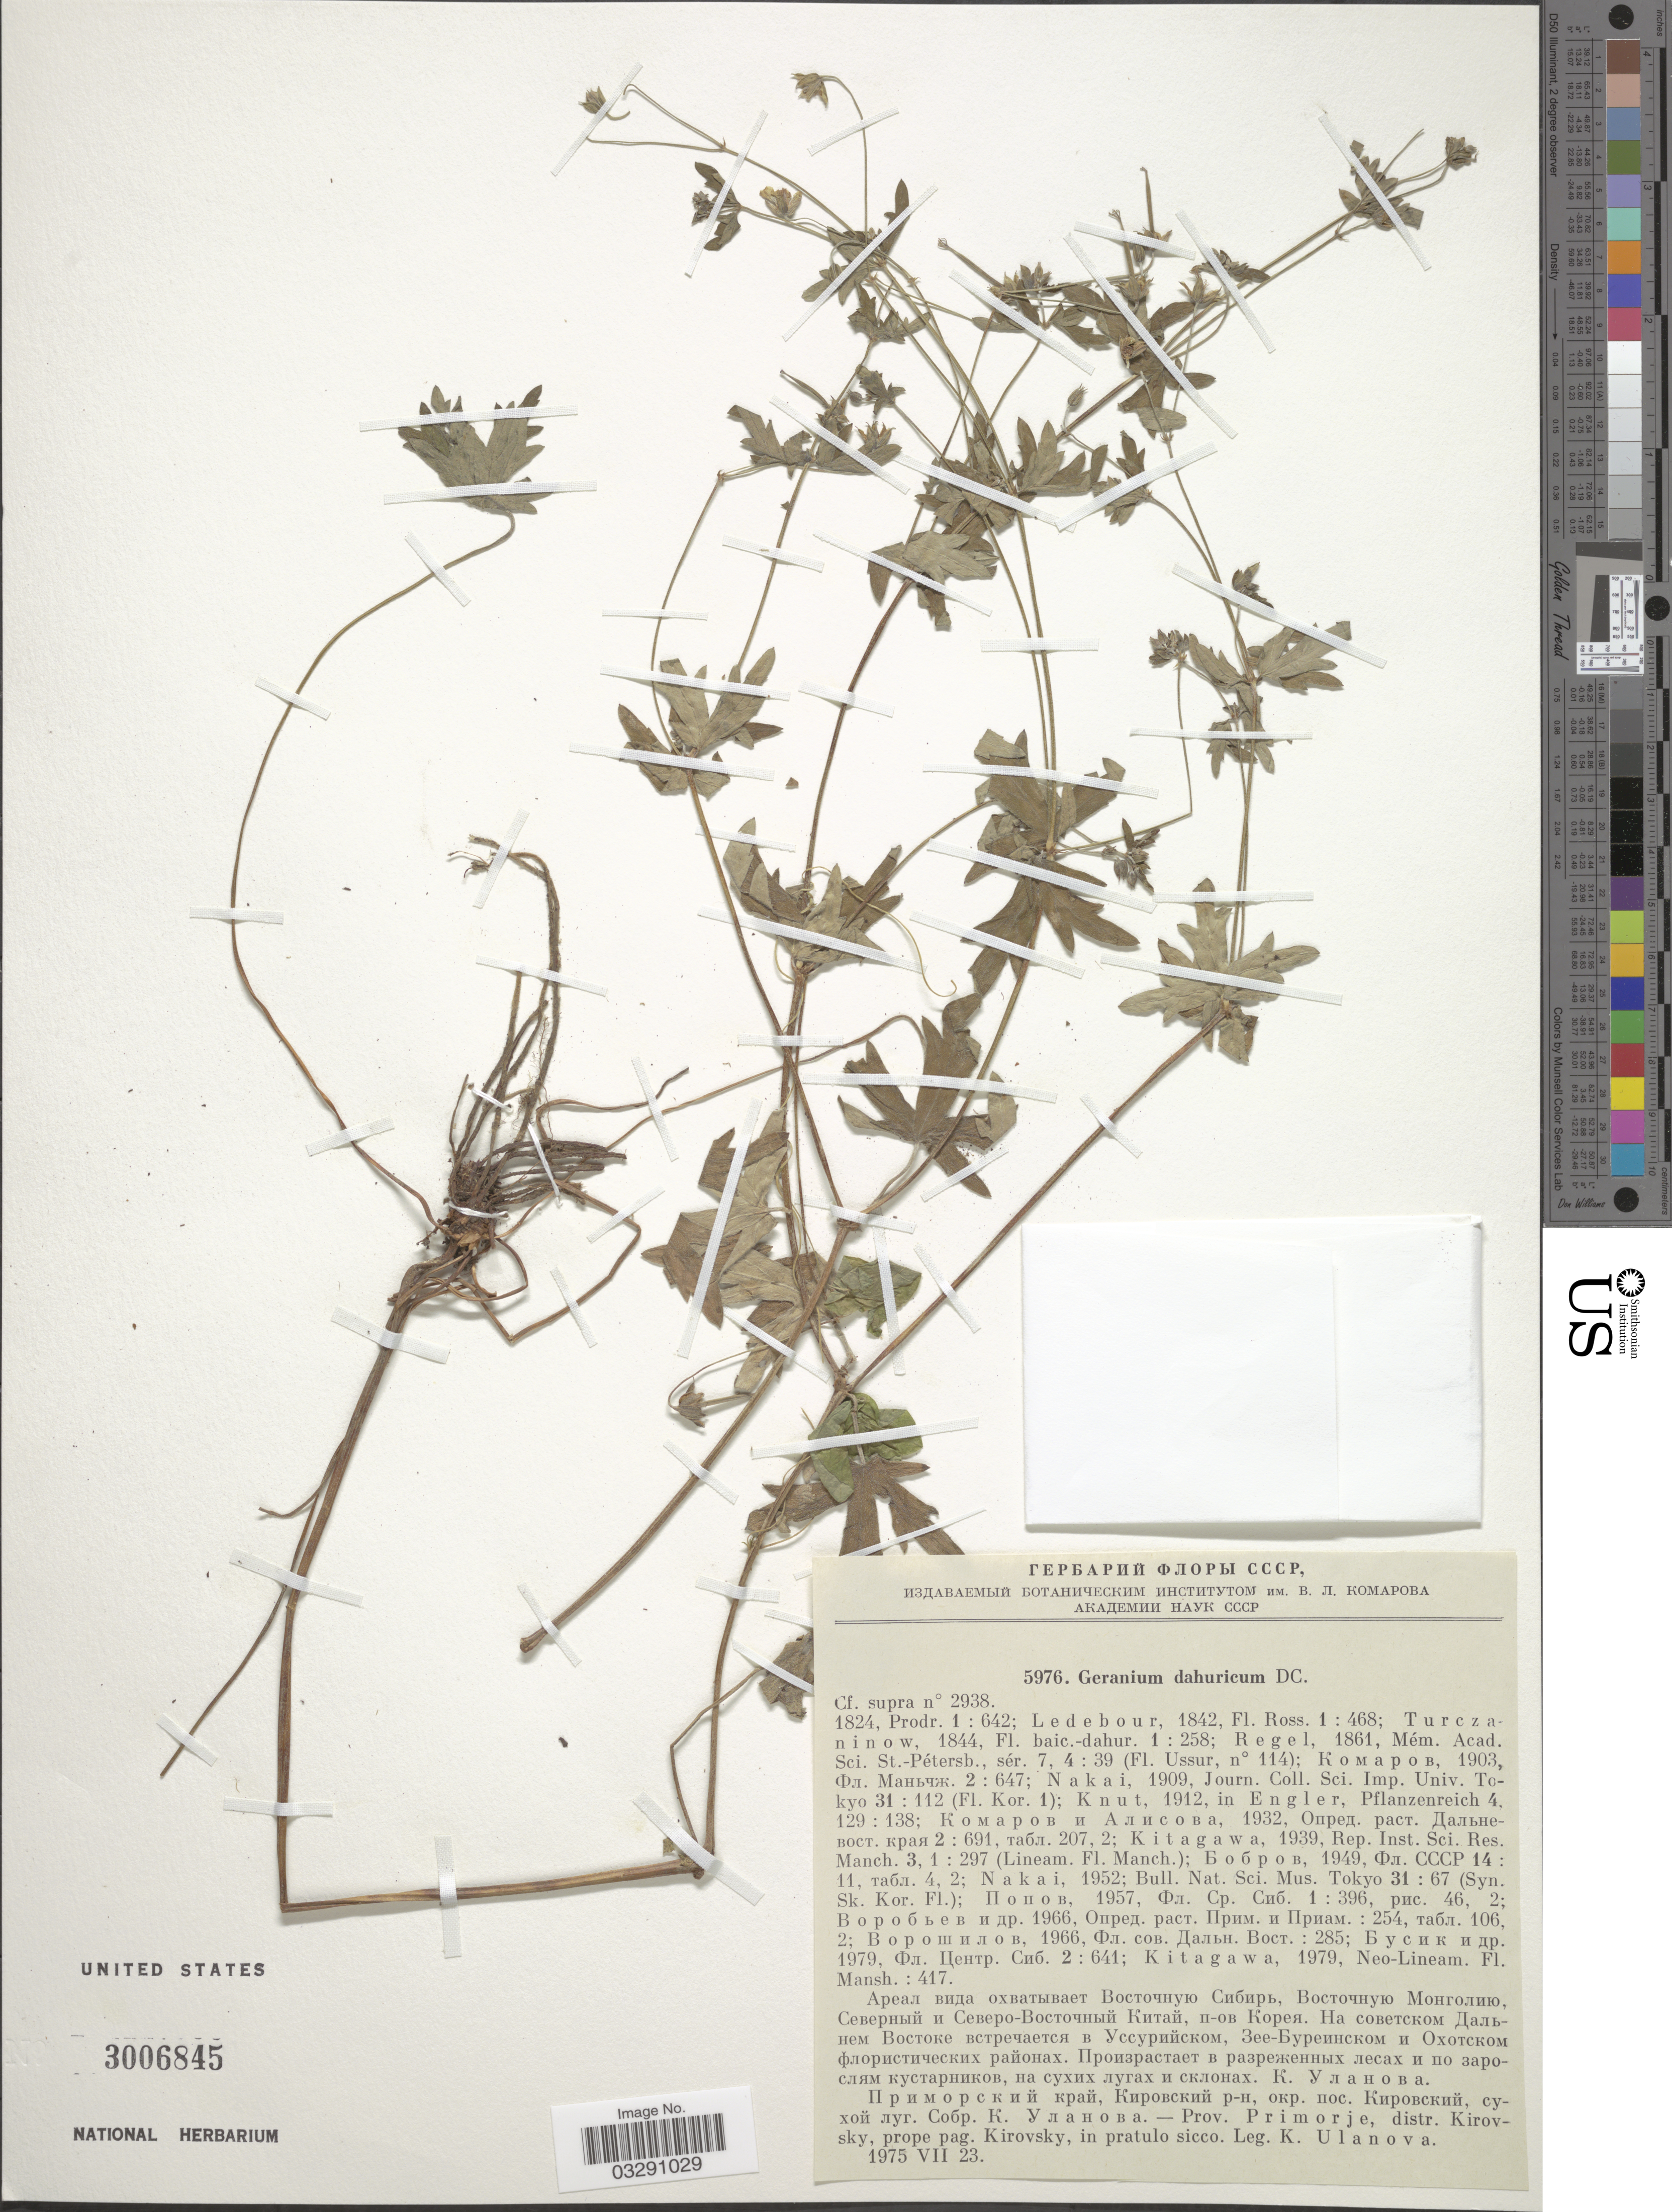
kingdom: Plantae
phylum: Tracheophyta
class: Magnoliopsida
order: Geraniales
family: Geraniaceae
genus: Geranium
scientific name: Geranium dahuricum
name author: DC.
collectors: K. Ulanova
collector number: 5976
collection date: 1975-07-23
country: Russian Federation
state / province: Primorsky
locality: Prov. Primorje, distr. Kirovsky, prope pag. Kirovsky, in pratulo sicco.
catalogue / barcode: US 3006845